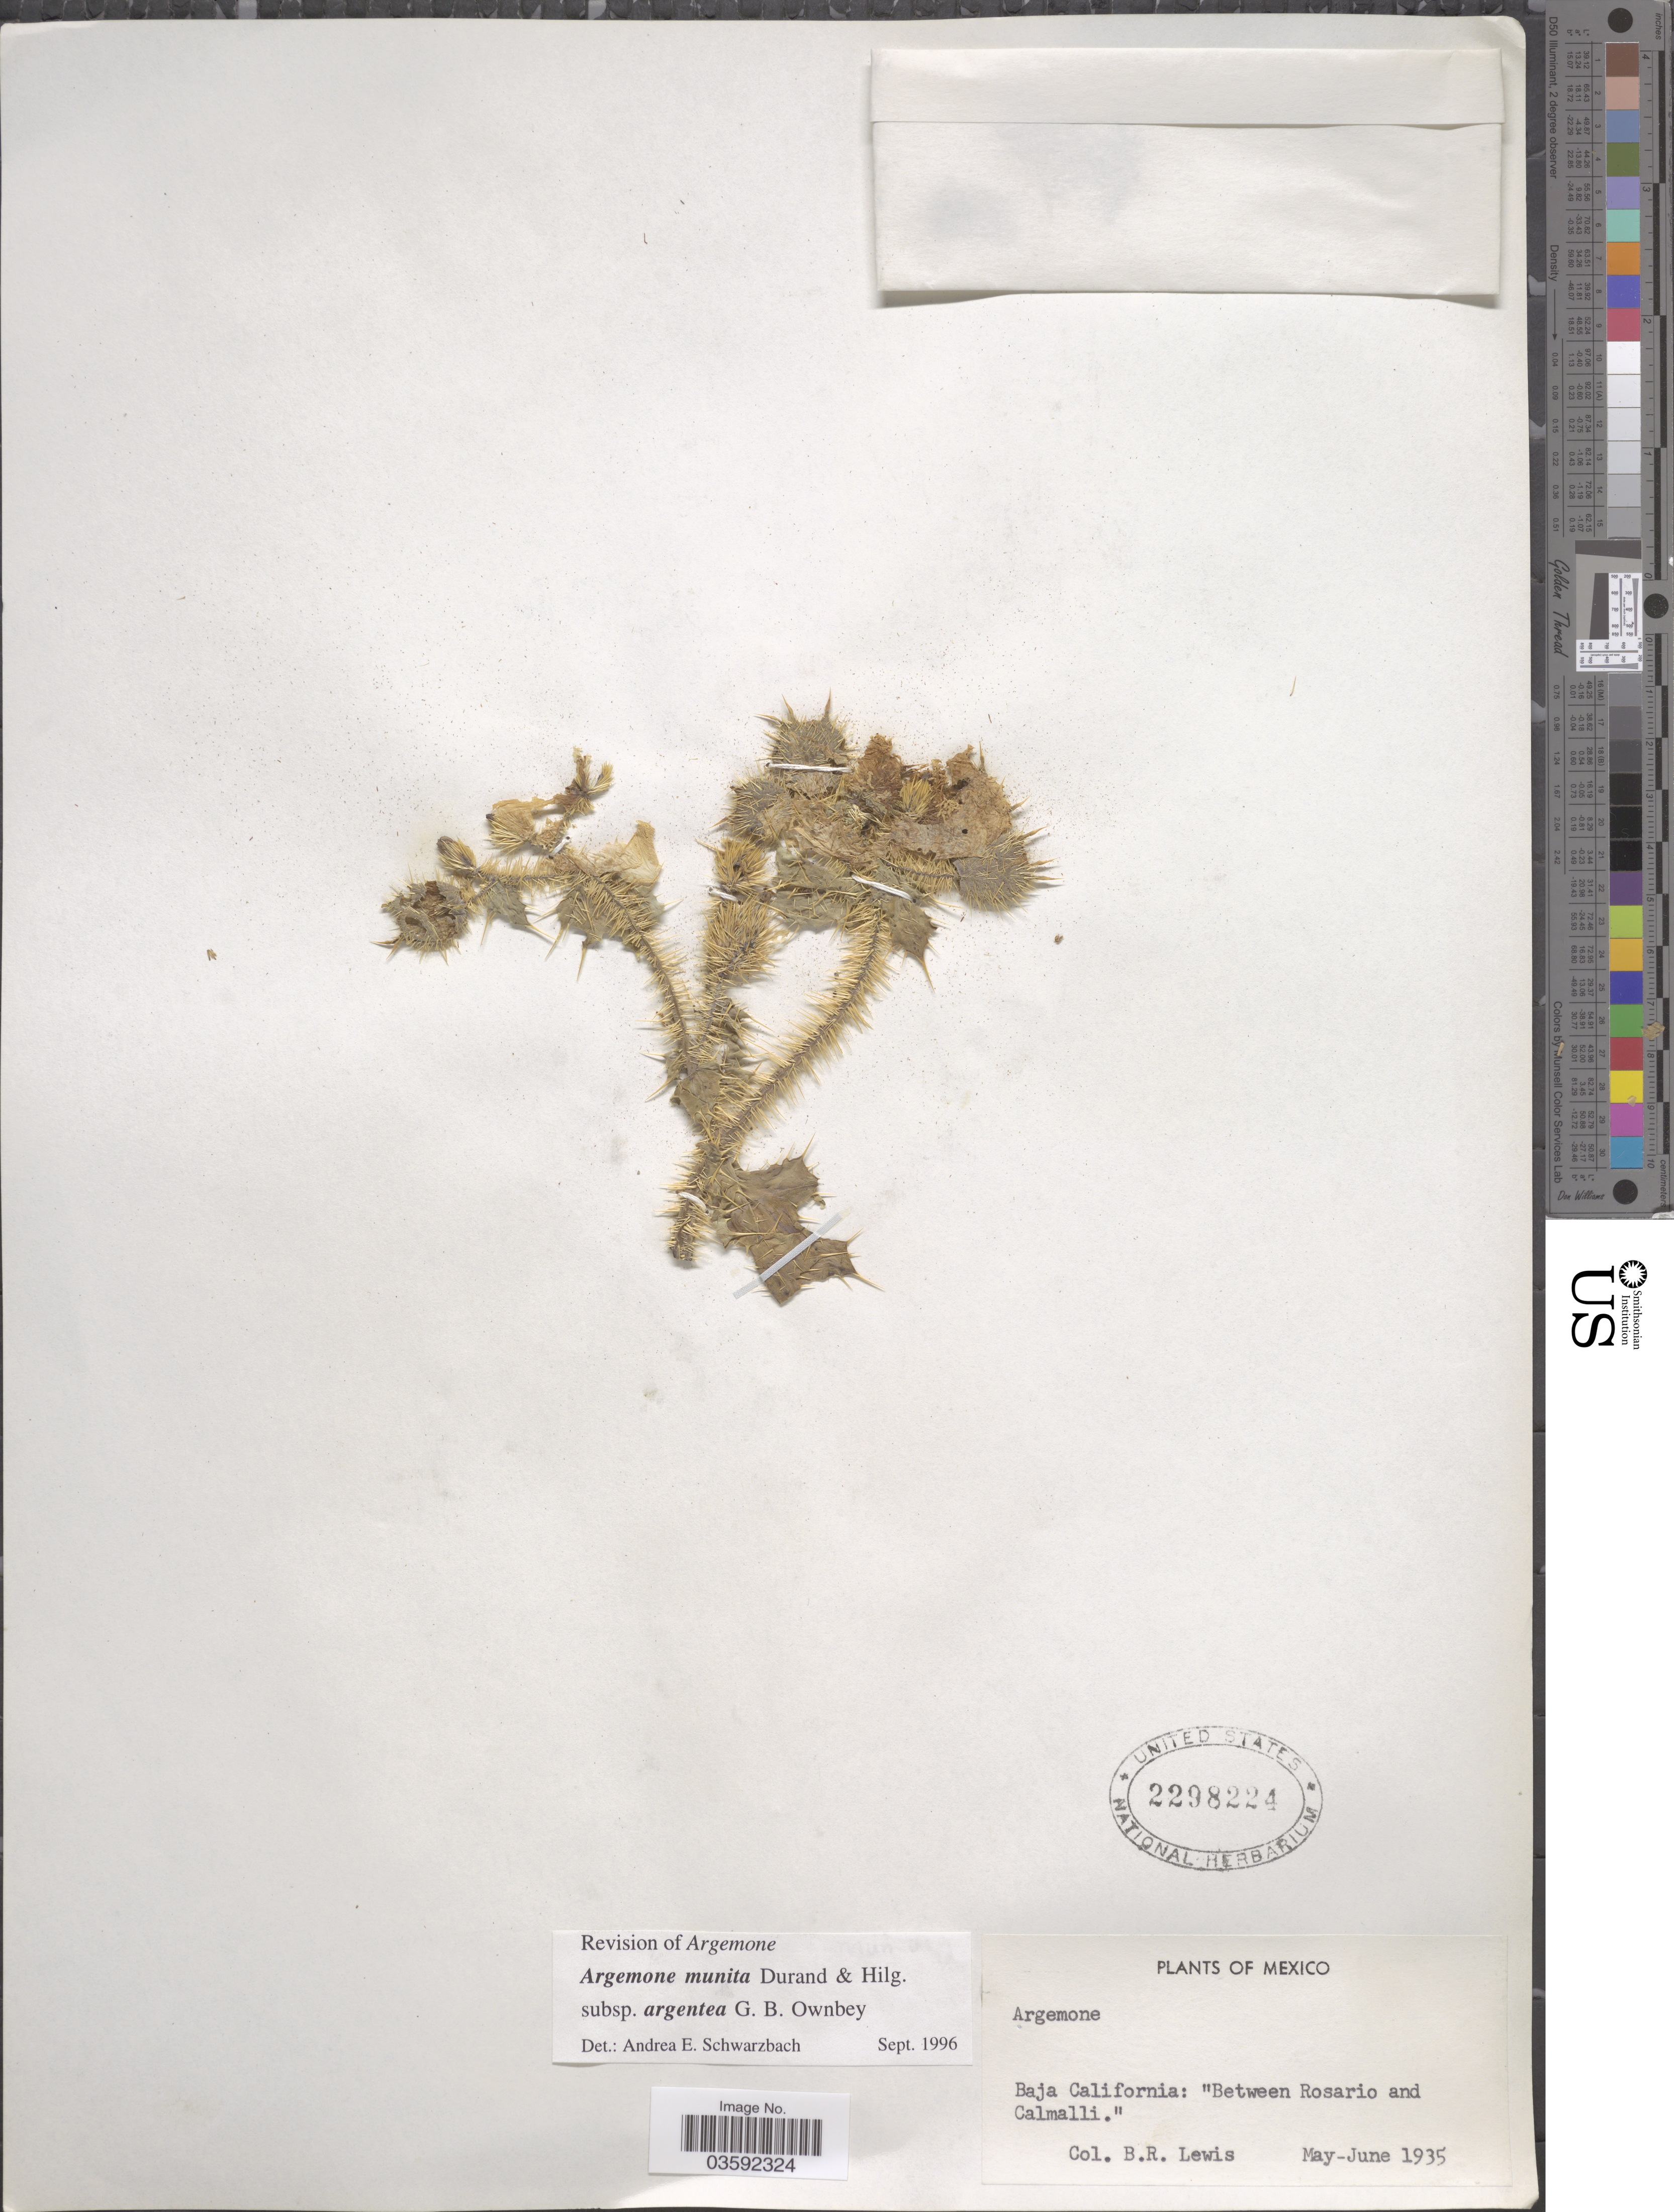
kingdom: Plantae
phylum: Tracheophyta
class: Magnoliopsida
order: Ranunculales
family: Papaveraceae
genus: Argemone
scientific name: Argemone munita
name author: Durand & Hilg.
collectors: B. R. Lewis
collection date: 1935-05/1935-06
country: Mexico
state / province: Baja California Norte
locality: Between Rosario and Calmalli.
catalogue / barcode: US 2298224